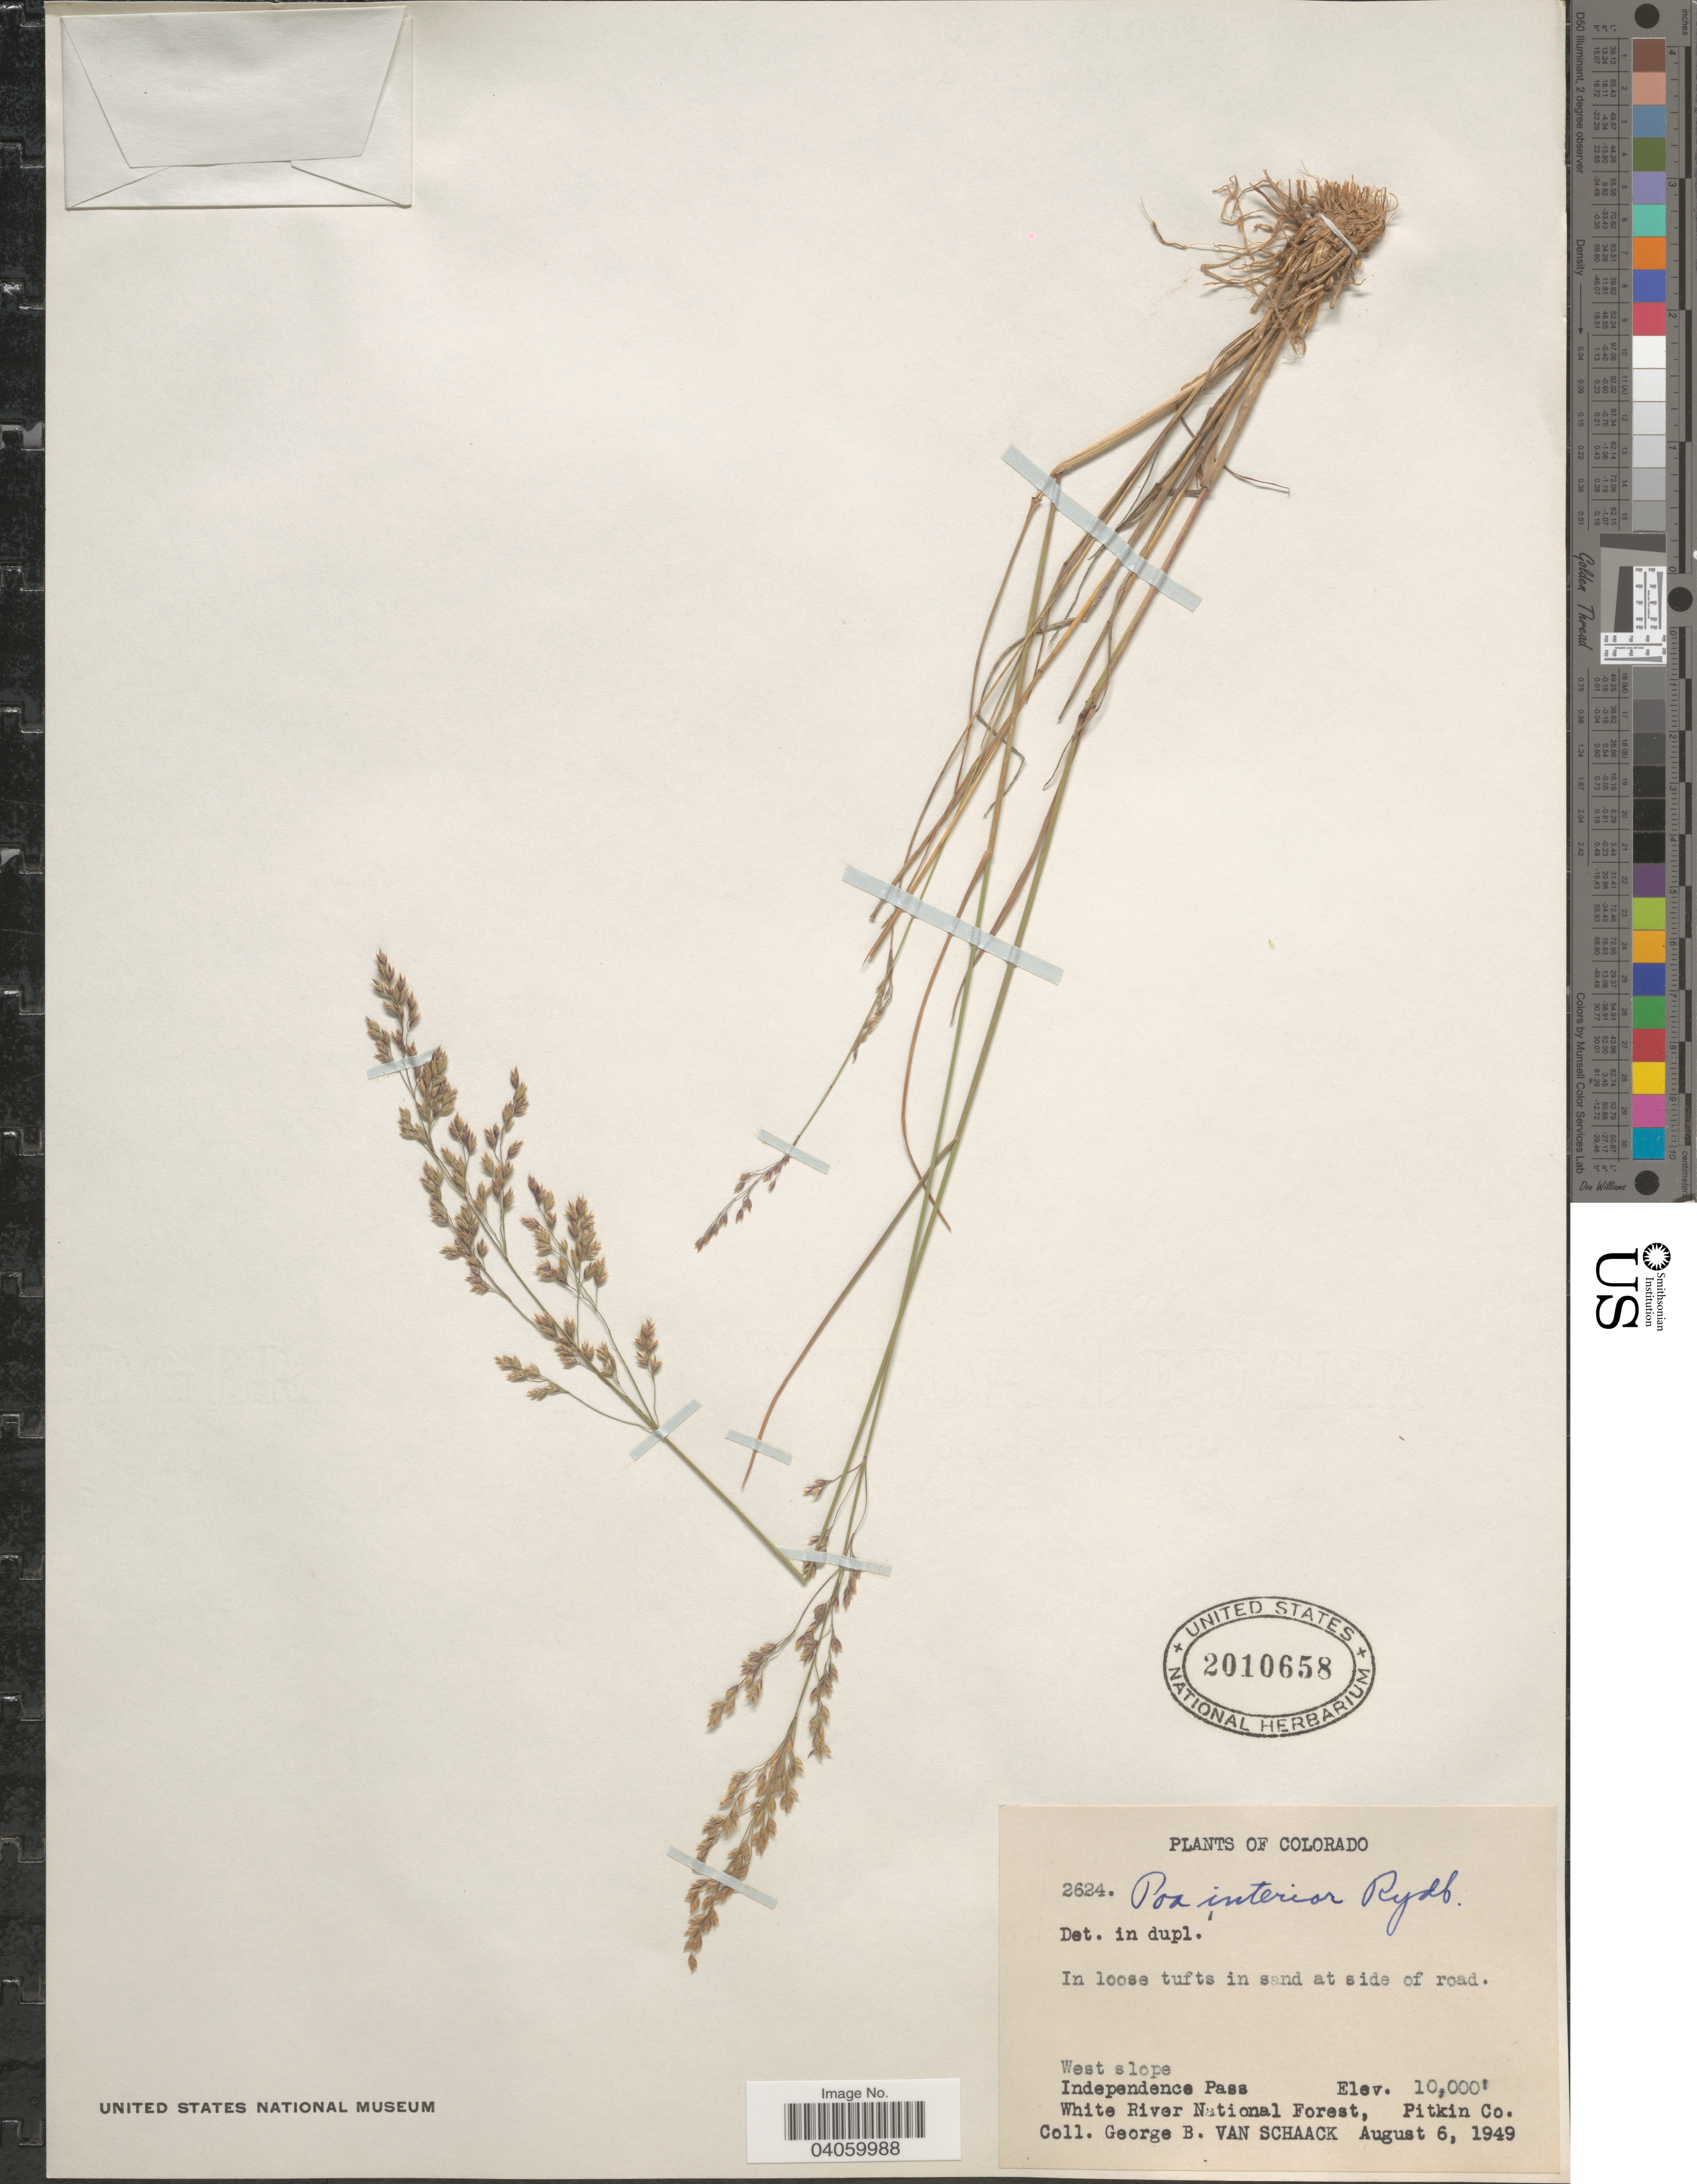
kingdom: Plantae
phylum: Tracheophyta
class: Liliopsida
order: Poales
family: Poaceae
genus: Poa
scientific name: Poa interior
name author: Rydb.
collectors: G. Van Schaack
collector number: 2624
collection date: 1949-08-06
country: United States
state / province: Colorado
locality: West slope. Independence Pass. White River National Forest, Pitkin Co.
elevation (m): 3048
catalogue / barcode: US 2010658